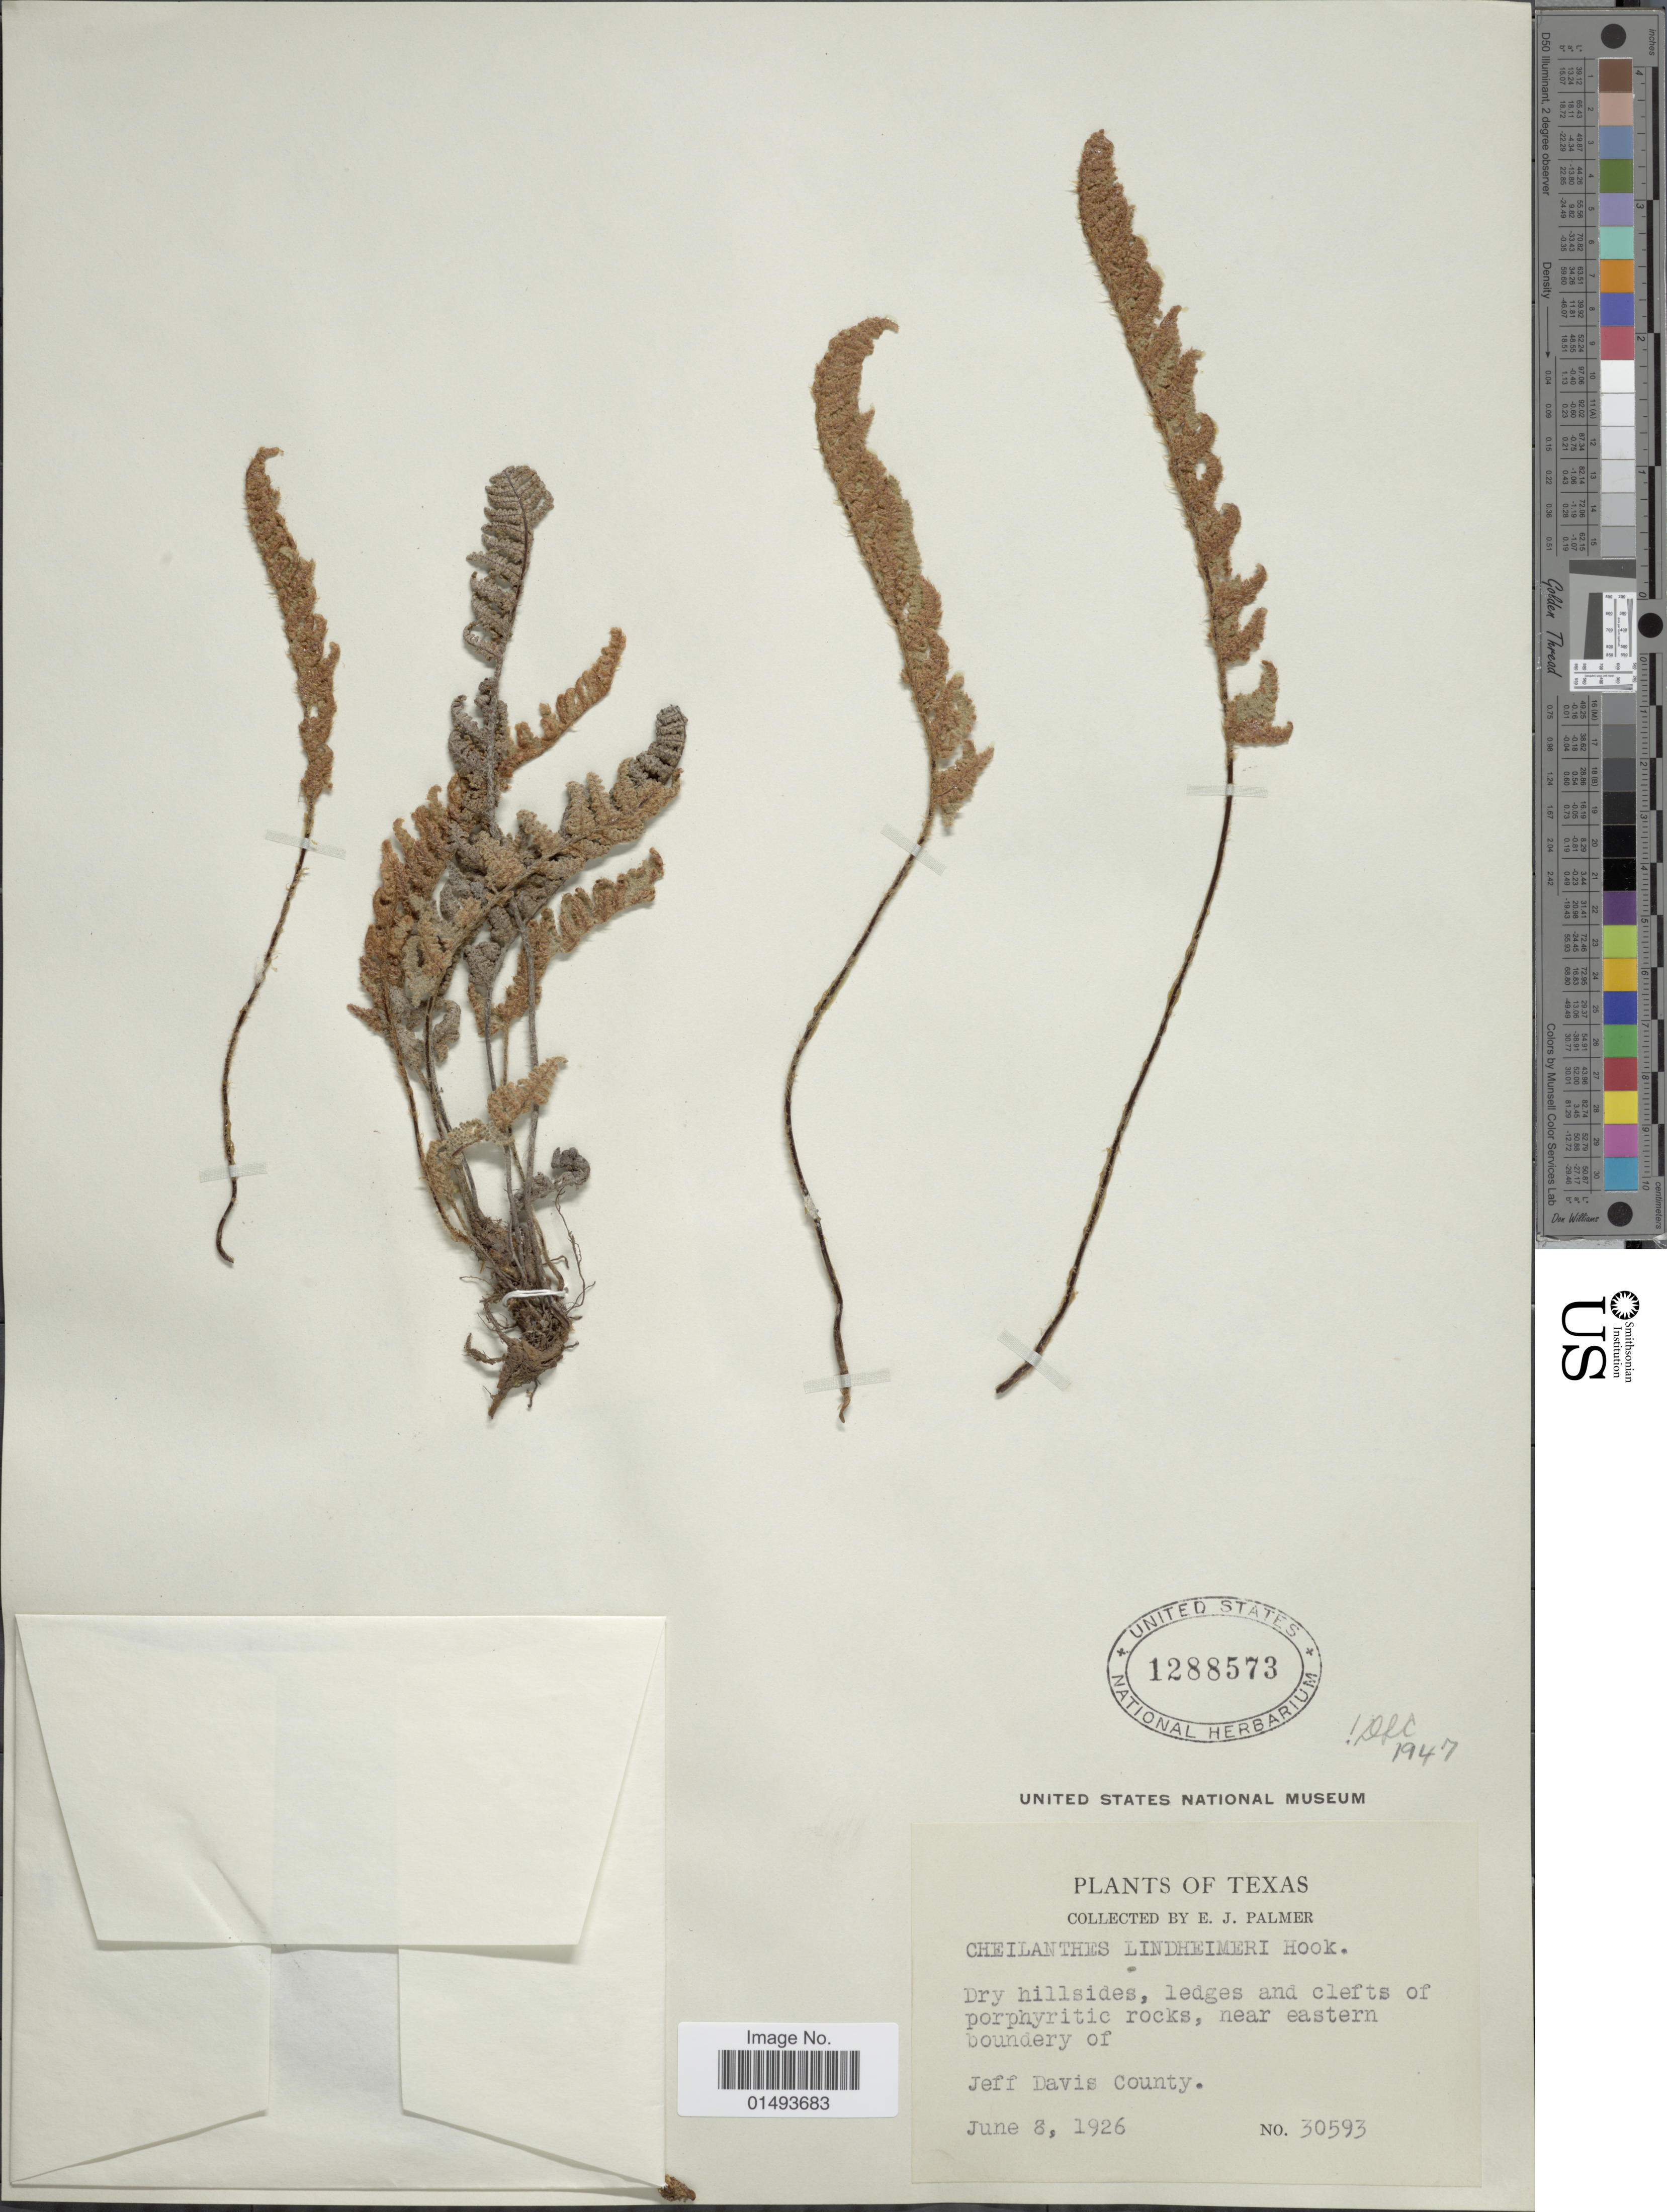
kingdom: Plantae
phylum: Tracheophyta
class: Polypodiopsida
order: Polypodiales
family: Pteridaceae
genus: Myriopteris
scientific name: Myriopteris lindheimeri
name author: (Hook.) J. Sm.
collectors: E. J. Palmer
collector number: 30593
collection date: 1926-06-08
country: United States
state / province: Texas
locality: Plants of Texas, near eastern boundery of Jeff Davis County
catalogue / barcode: US 1288573